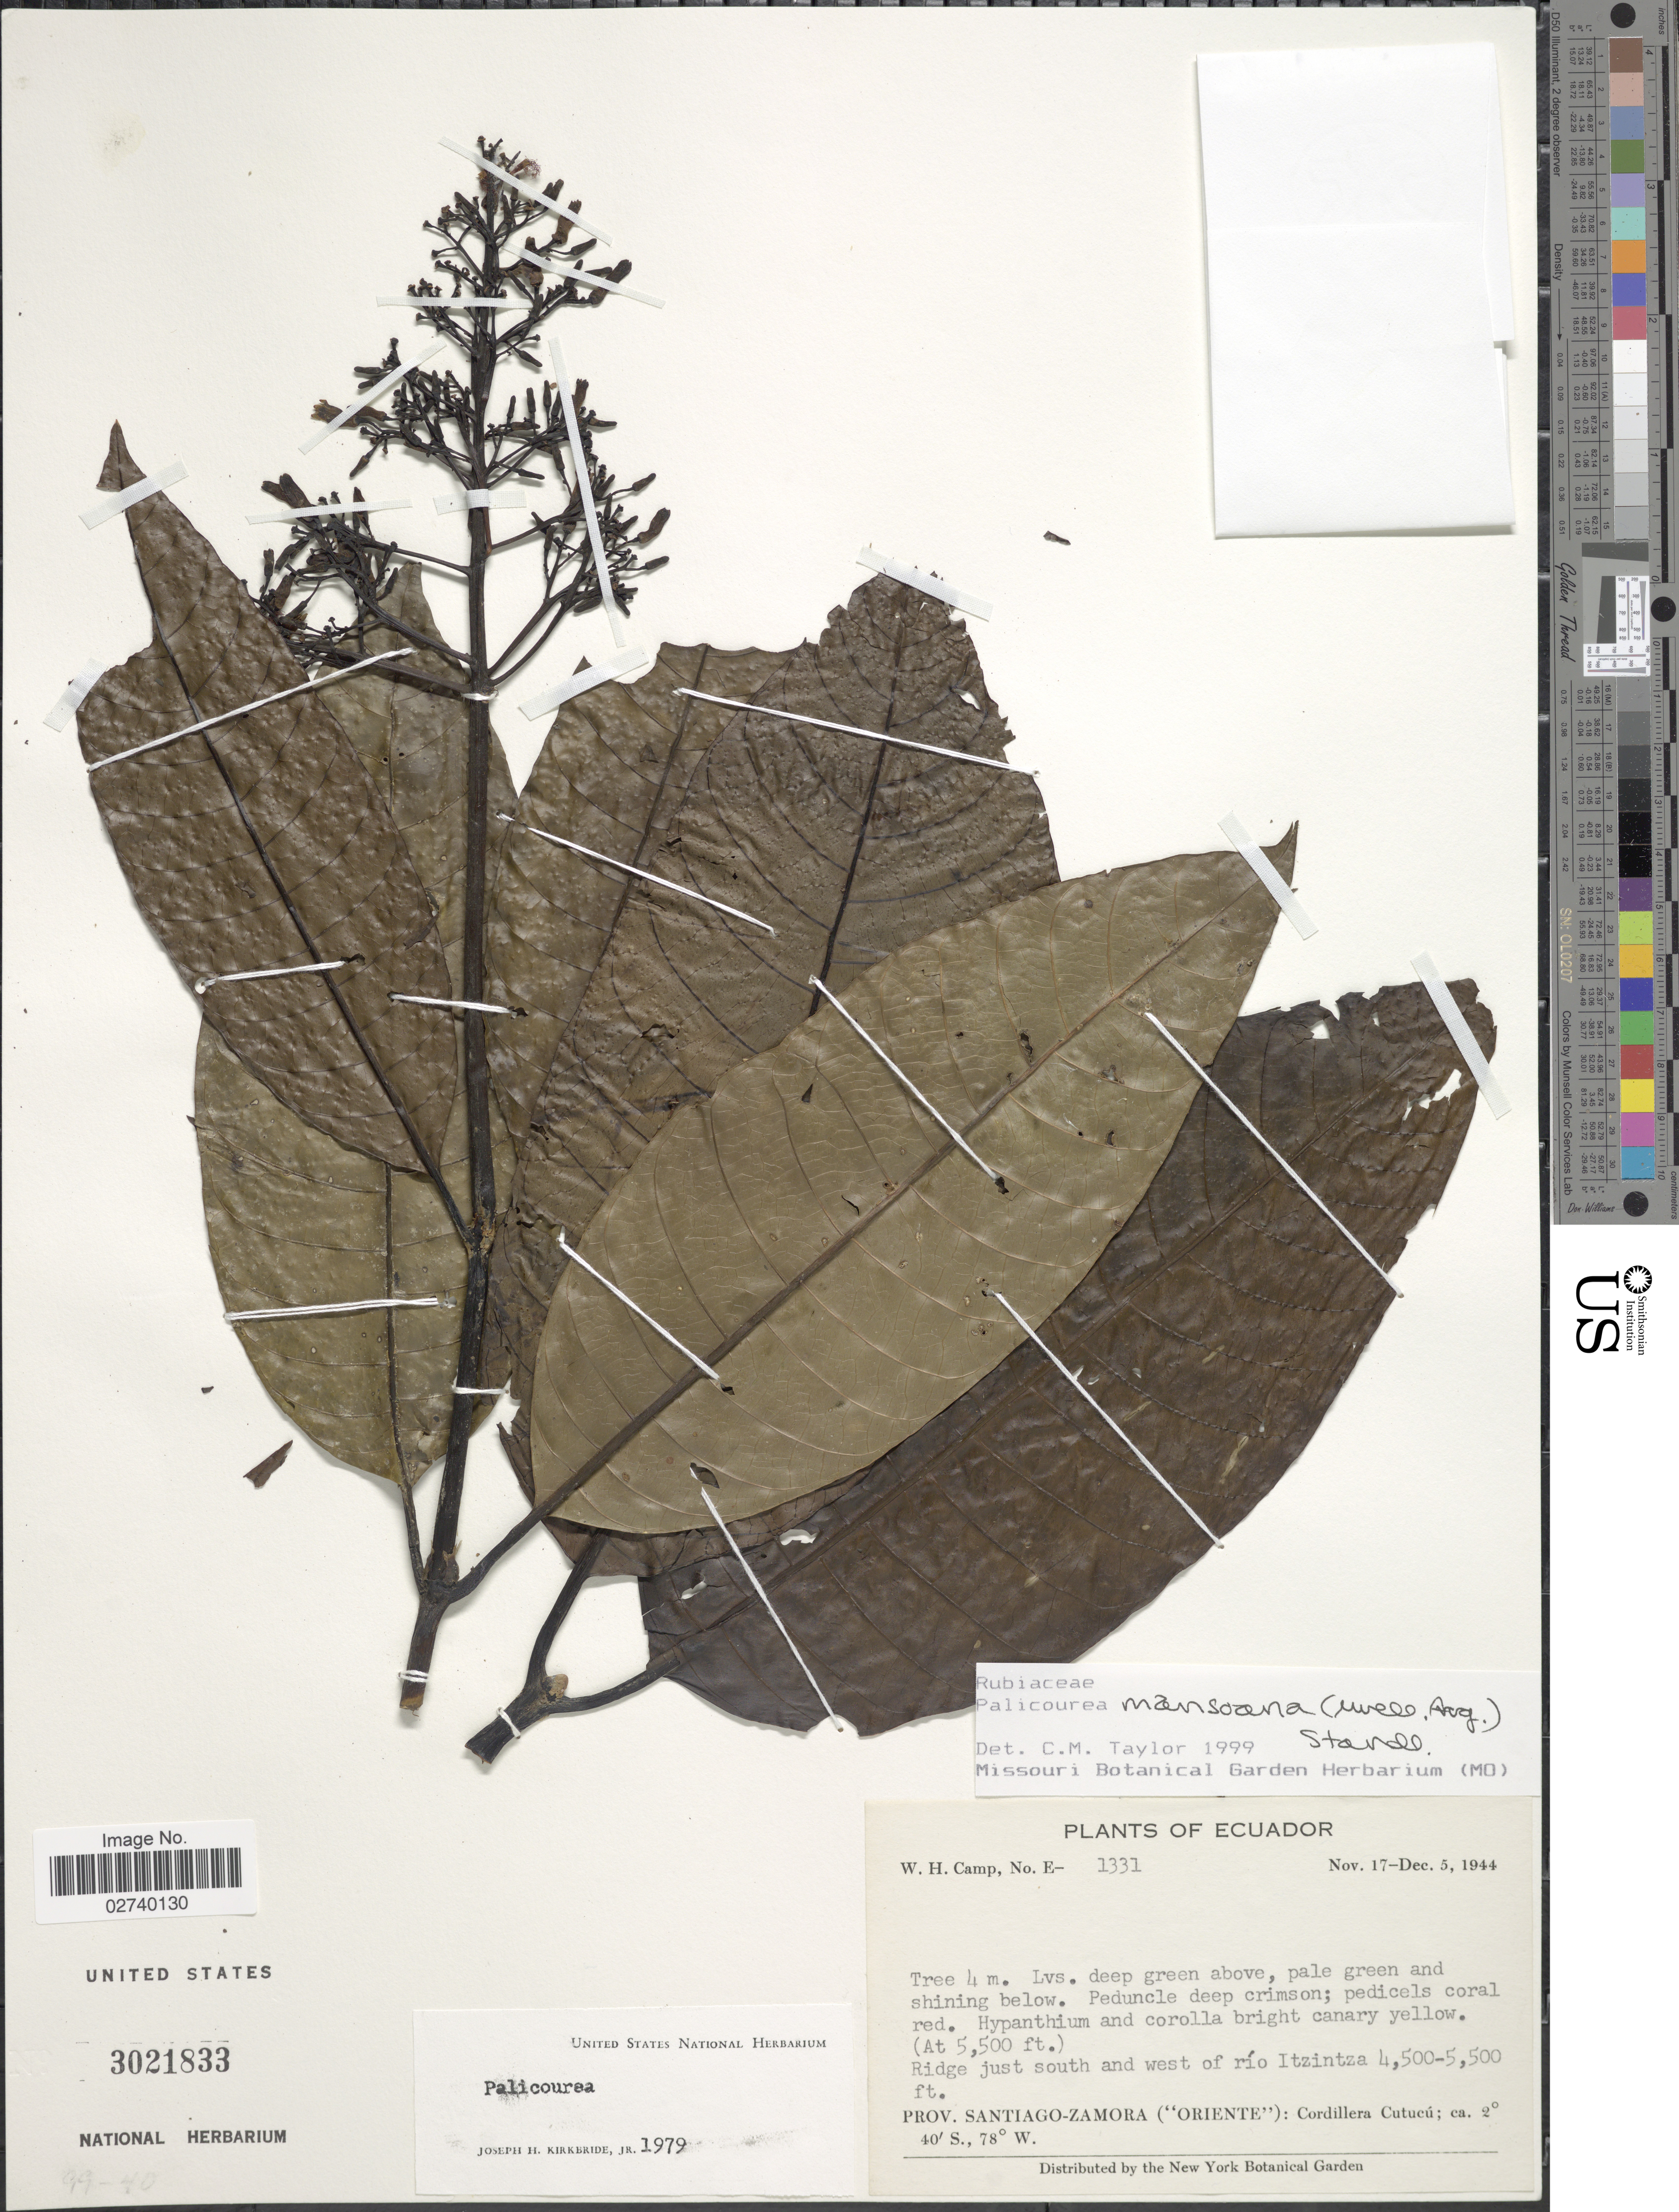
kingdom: Plantae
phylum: Tracheophyta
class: Magnoliopsida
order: Gentianales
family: Rubiaceae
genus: Palicourea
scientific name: Palicourea mansoana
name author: (Müll. Arg.) Standl.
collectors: W. H. Camp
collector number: E-1331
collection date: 1944-11-17/1944-12-05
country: Ecuador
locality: Ridge just south and west of rio Itzintza, Prov. Santiago-Zamora ("Oriente"): Cordillera Cutucu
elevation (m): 1372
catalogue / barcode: US 3021833